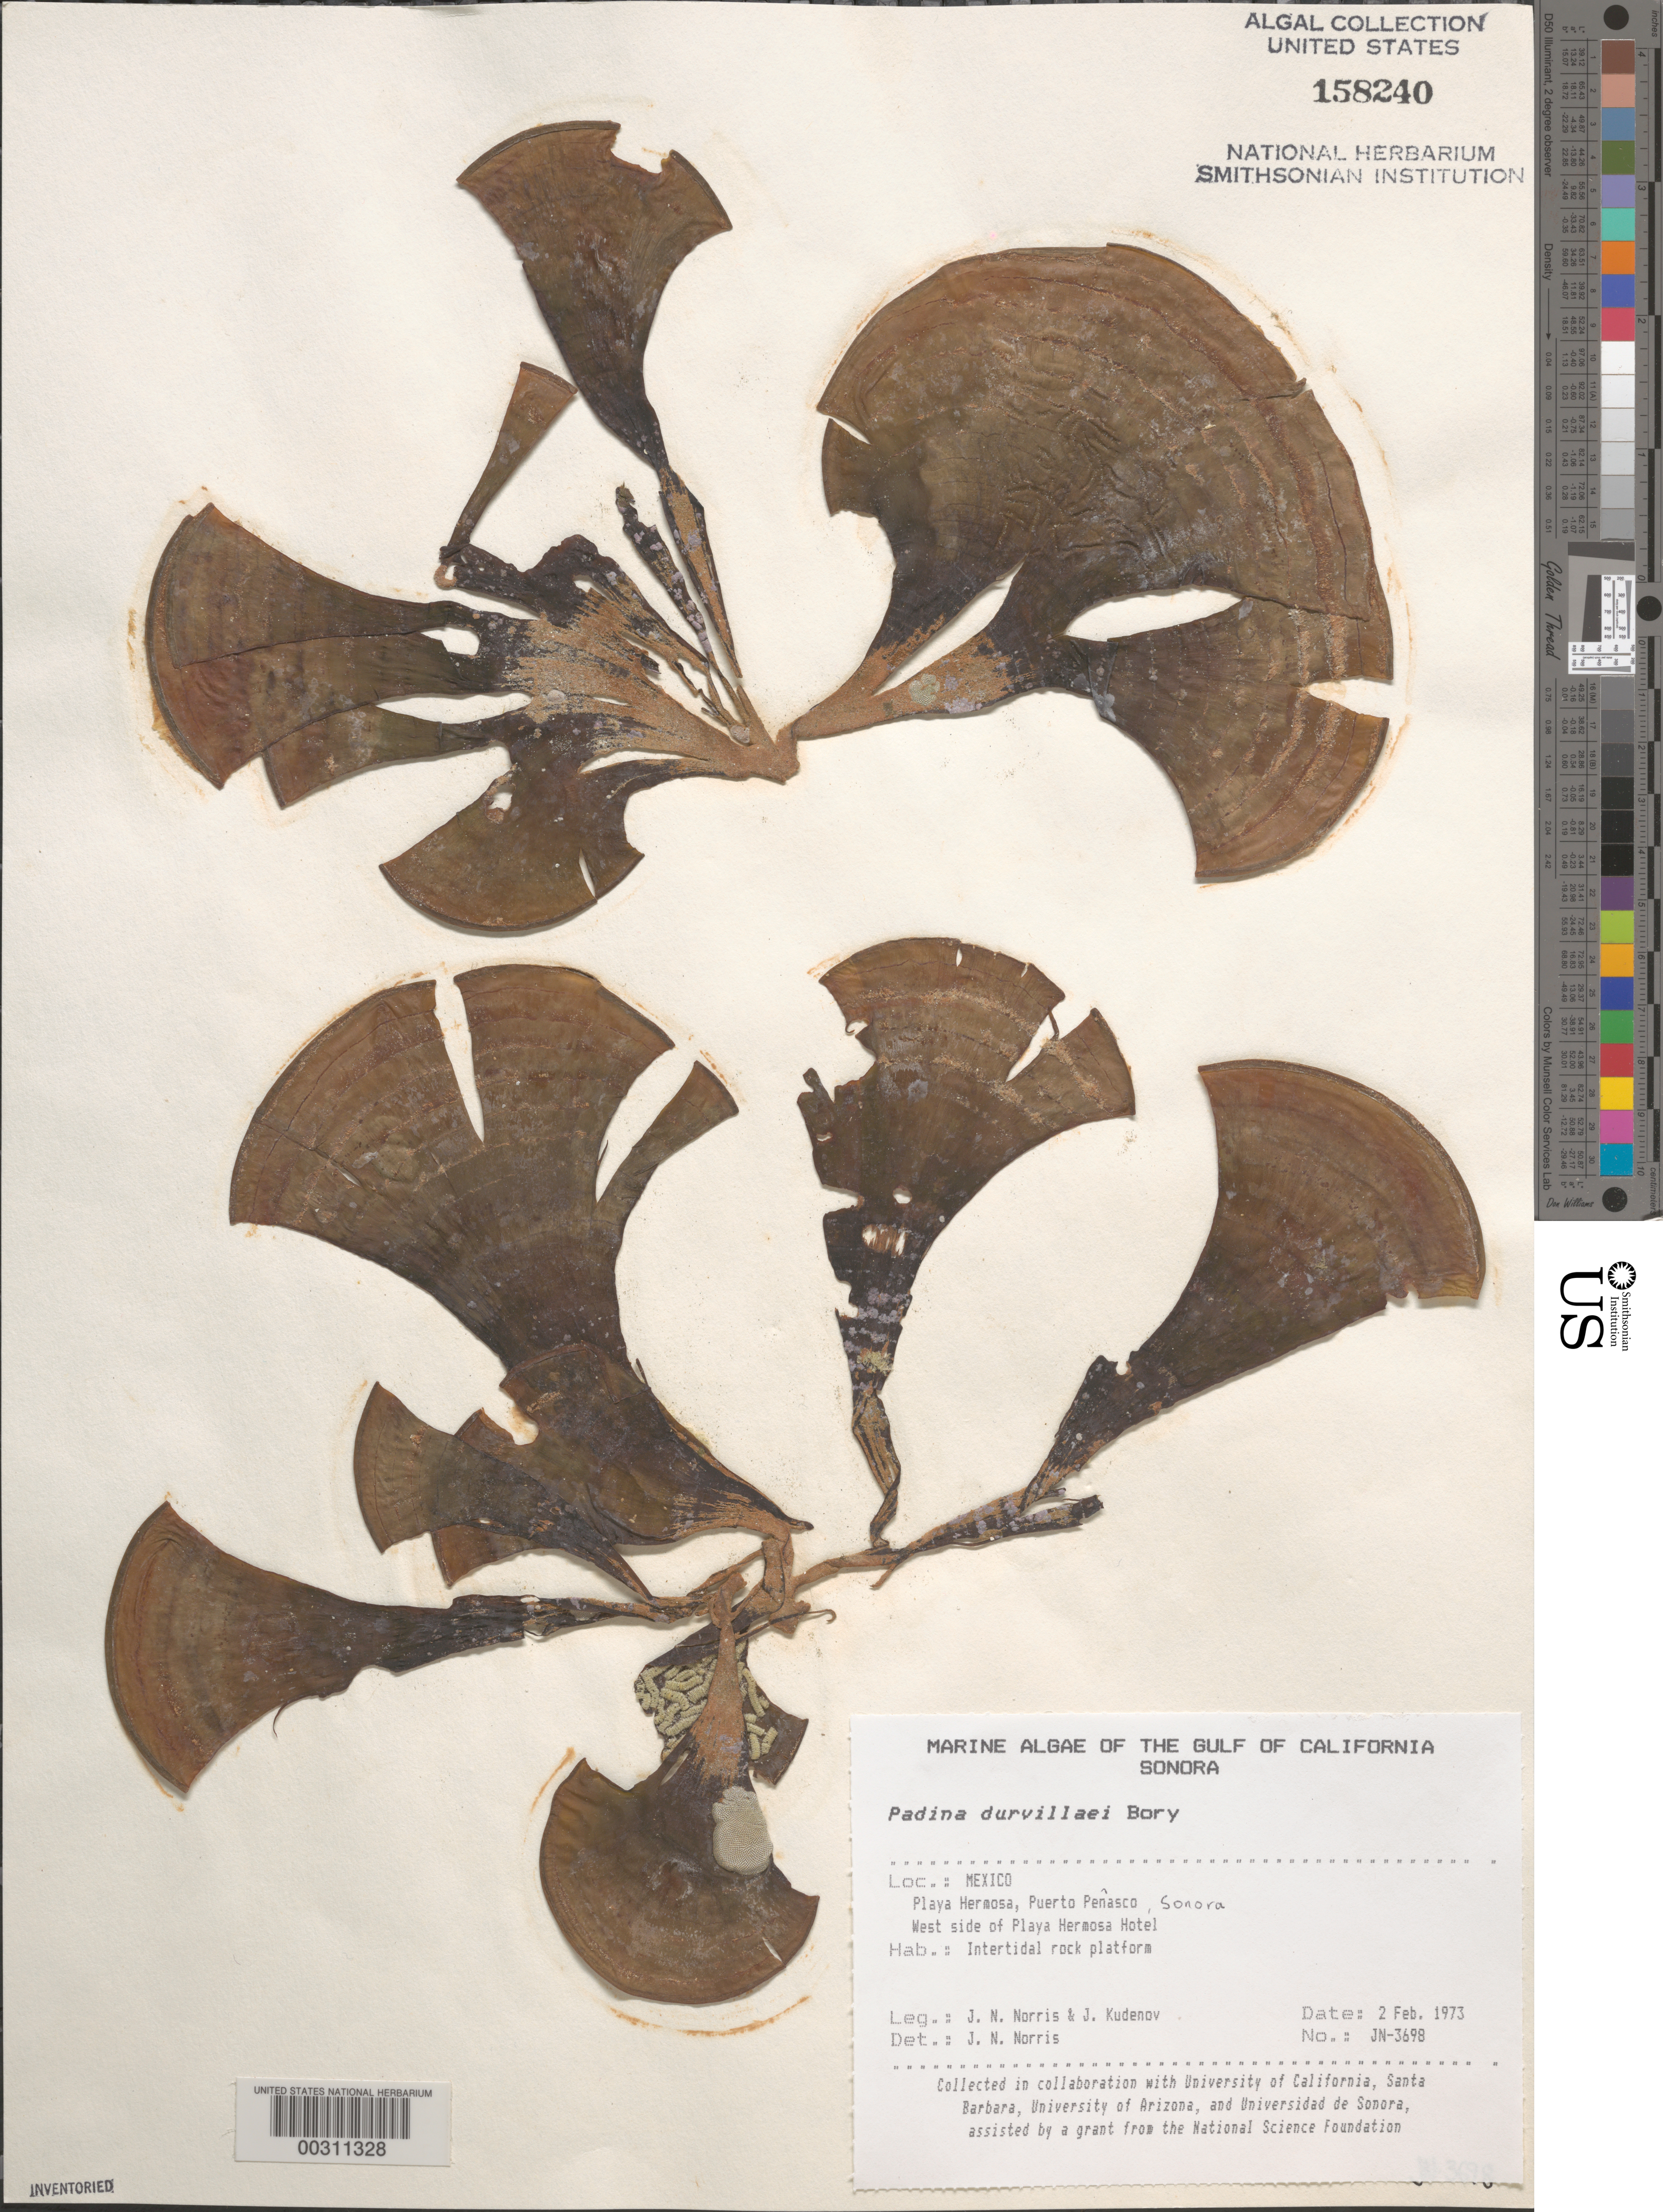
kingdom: Chromista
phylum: Ochrophyta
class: Phaeophyceae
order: Dictyotales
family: Dictyotaceae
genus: Padina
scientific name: Padina durvillaei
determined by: Norris, James N.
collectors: J. N. Norris & J. Kudenov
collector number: JN-3698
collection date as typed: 02 Feb 1973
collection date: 1973-02-02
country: Mexico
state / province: Sonora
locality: Playa Hermosa, Puerto Penasco, Playa Hermosa Hotel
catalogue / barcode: US 158240